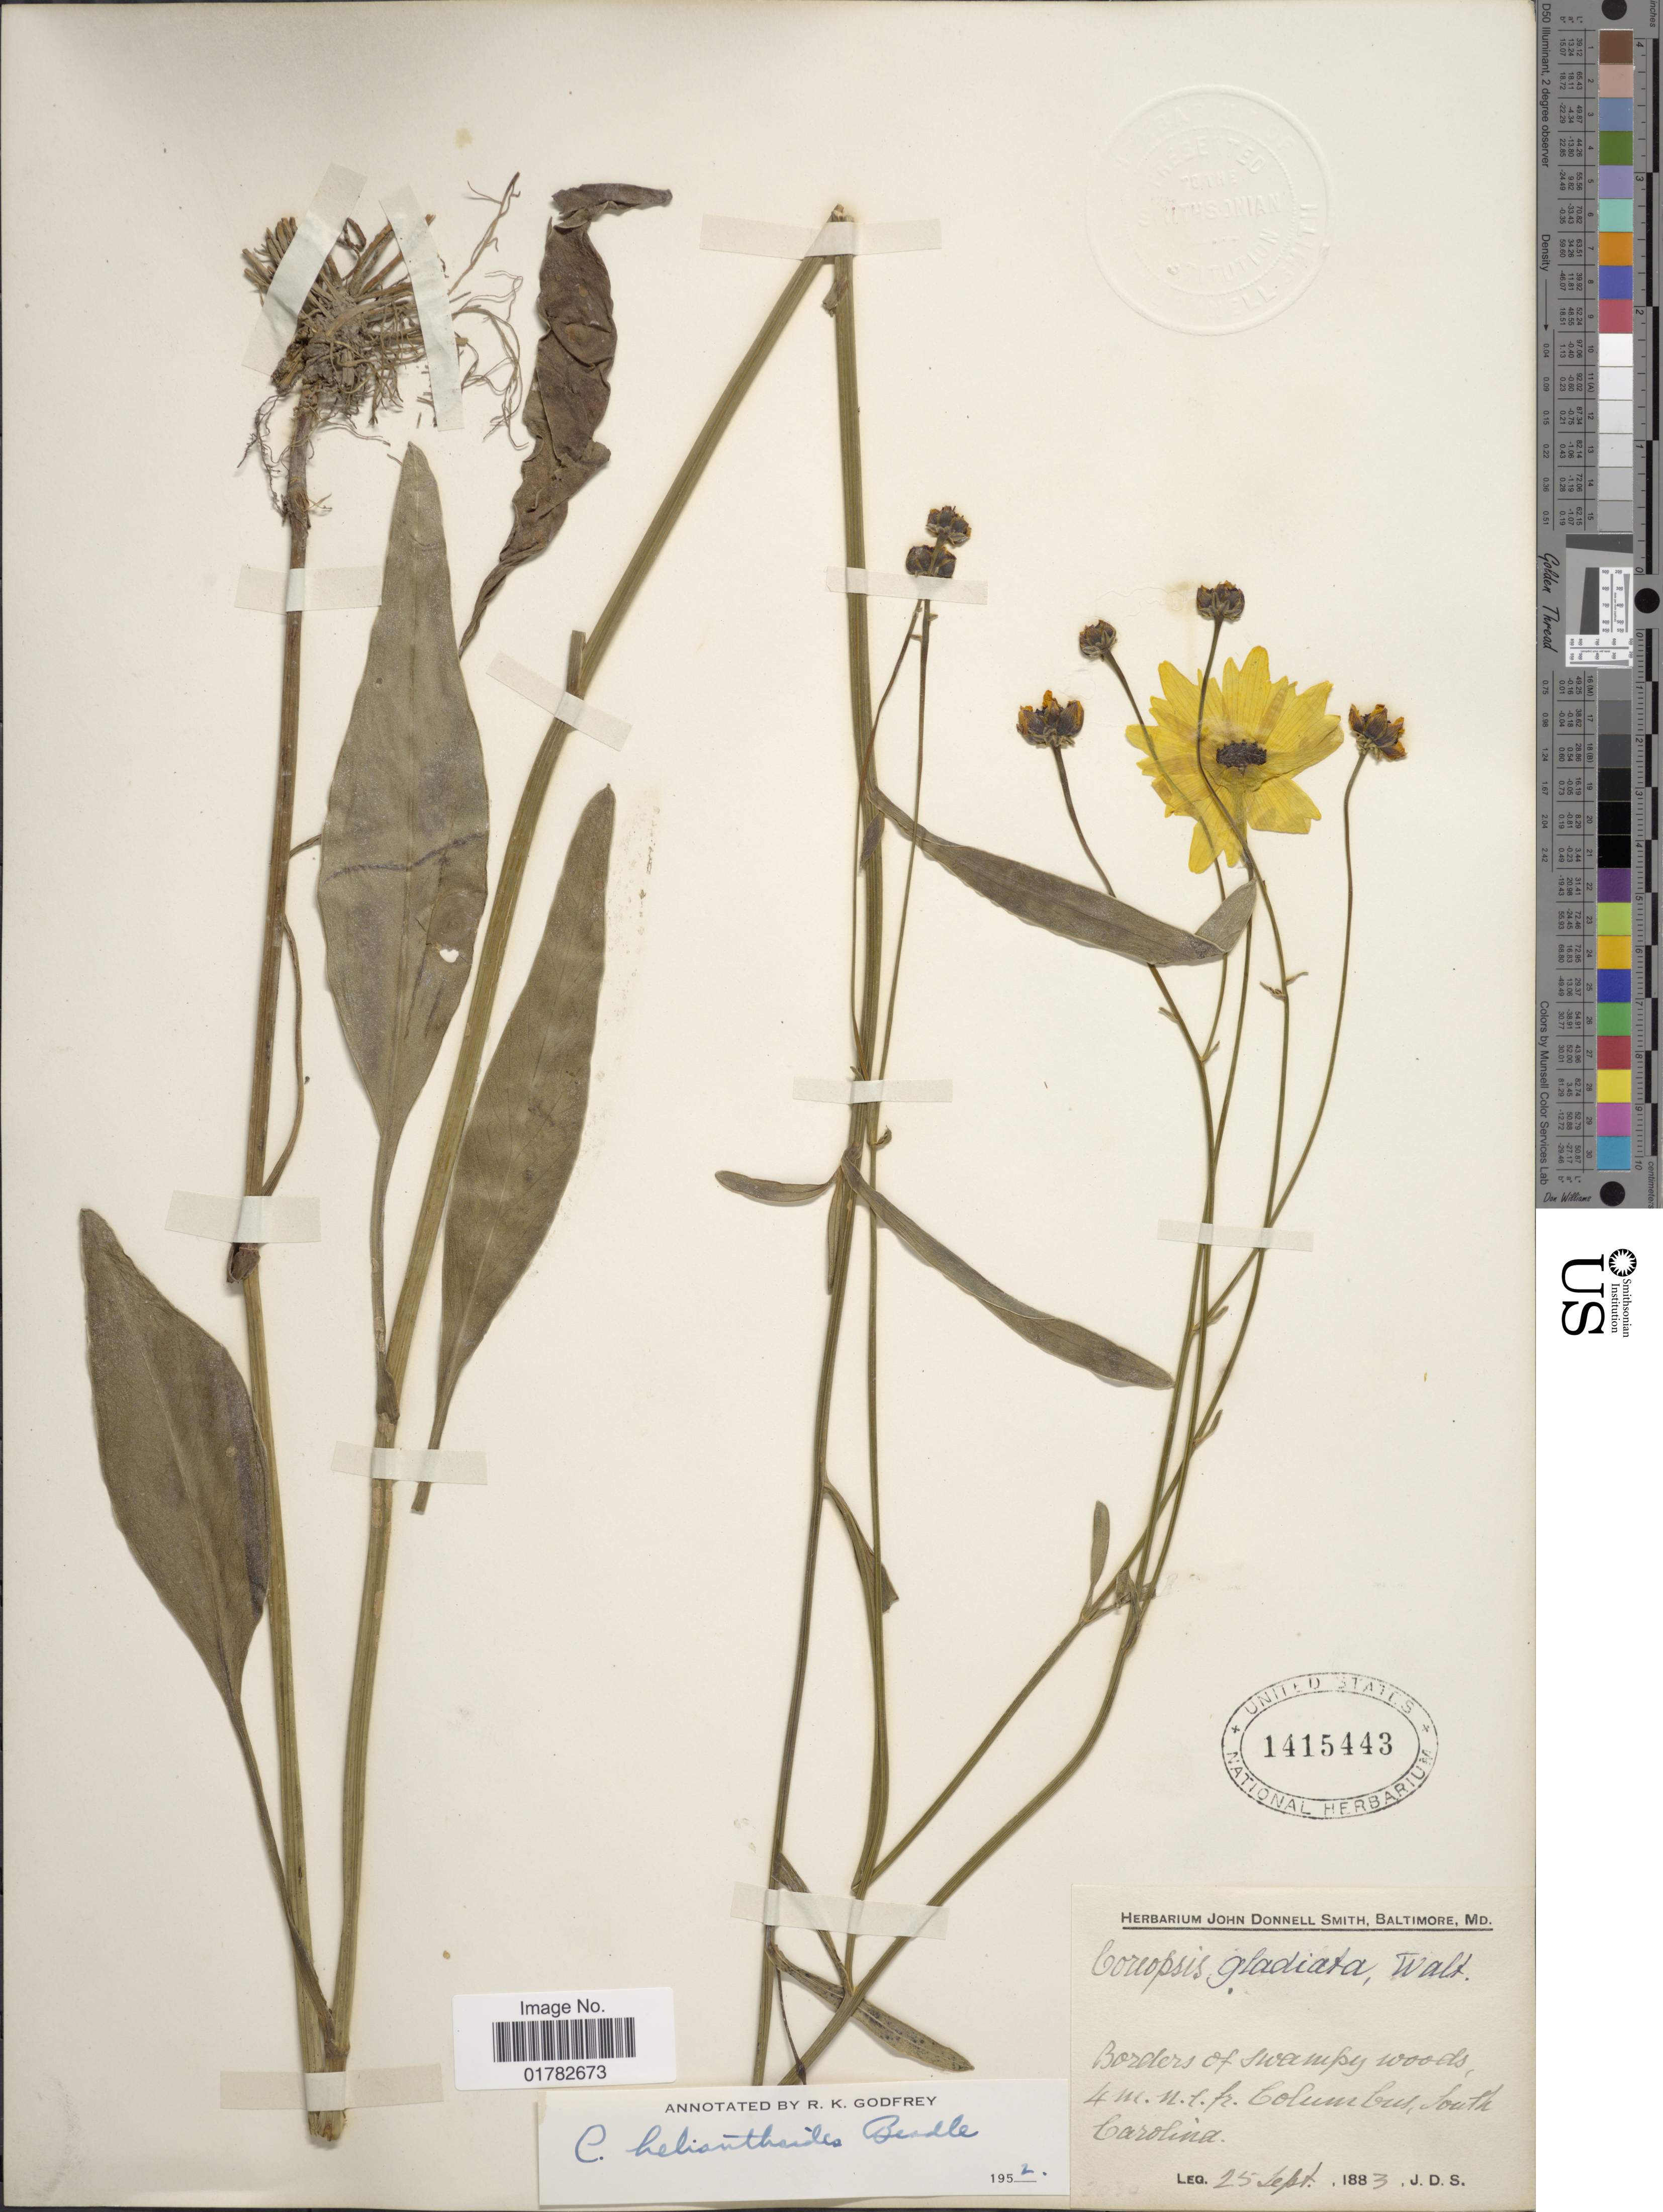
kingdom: Plantae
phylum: Tracheophyta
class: Magnoliopsida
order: Asterales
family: Asteraceae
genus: Coreopsis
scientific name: Coreopsis helianthoides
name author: Beadle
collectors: J. Donnell Smith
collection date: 1883-09-25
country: United States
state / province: South Carolina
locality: Borders of swampy woods, 4 mi. n. e. of Columbus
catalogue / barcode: US 1415443